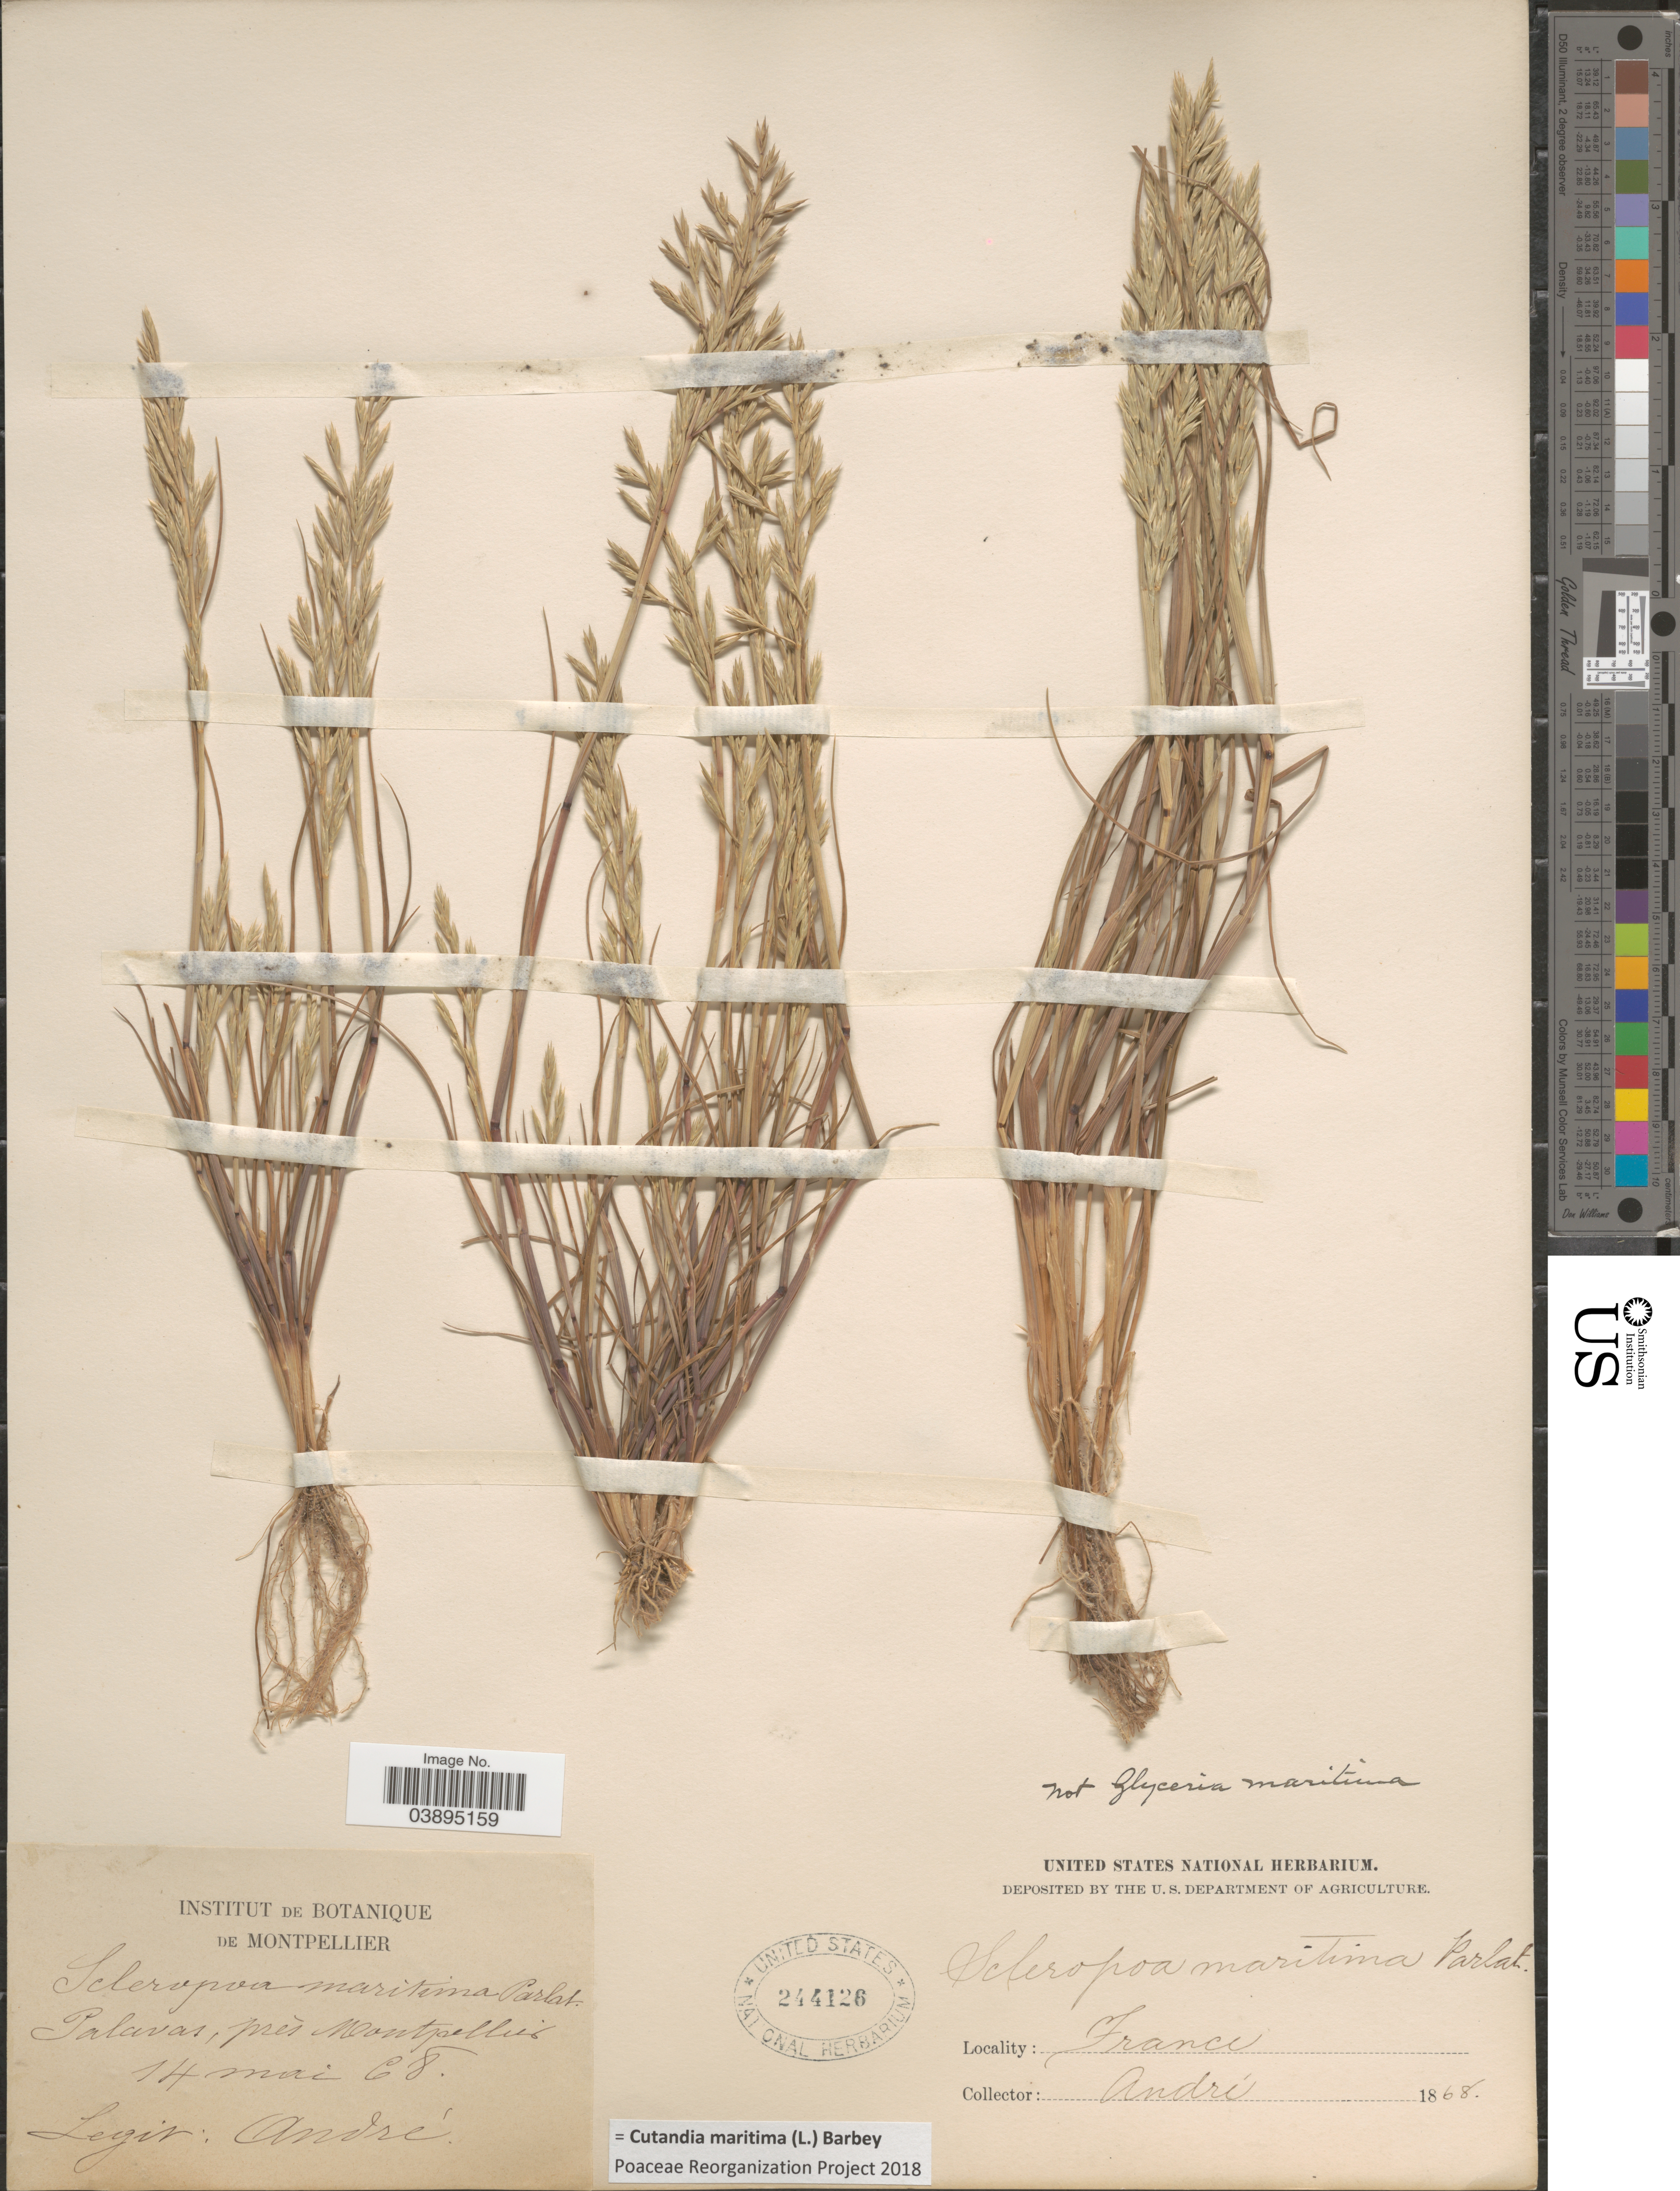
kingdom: Plantae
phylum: Tracheophyta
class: Liliopsida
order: Poales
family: Poaceae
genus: Cutandia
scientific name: Cutandia maritima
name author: (L.) Barbey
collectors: André, --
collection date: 1868-05-14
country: France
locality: Palavas, près Montpellier.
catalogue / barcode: US 244126